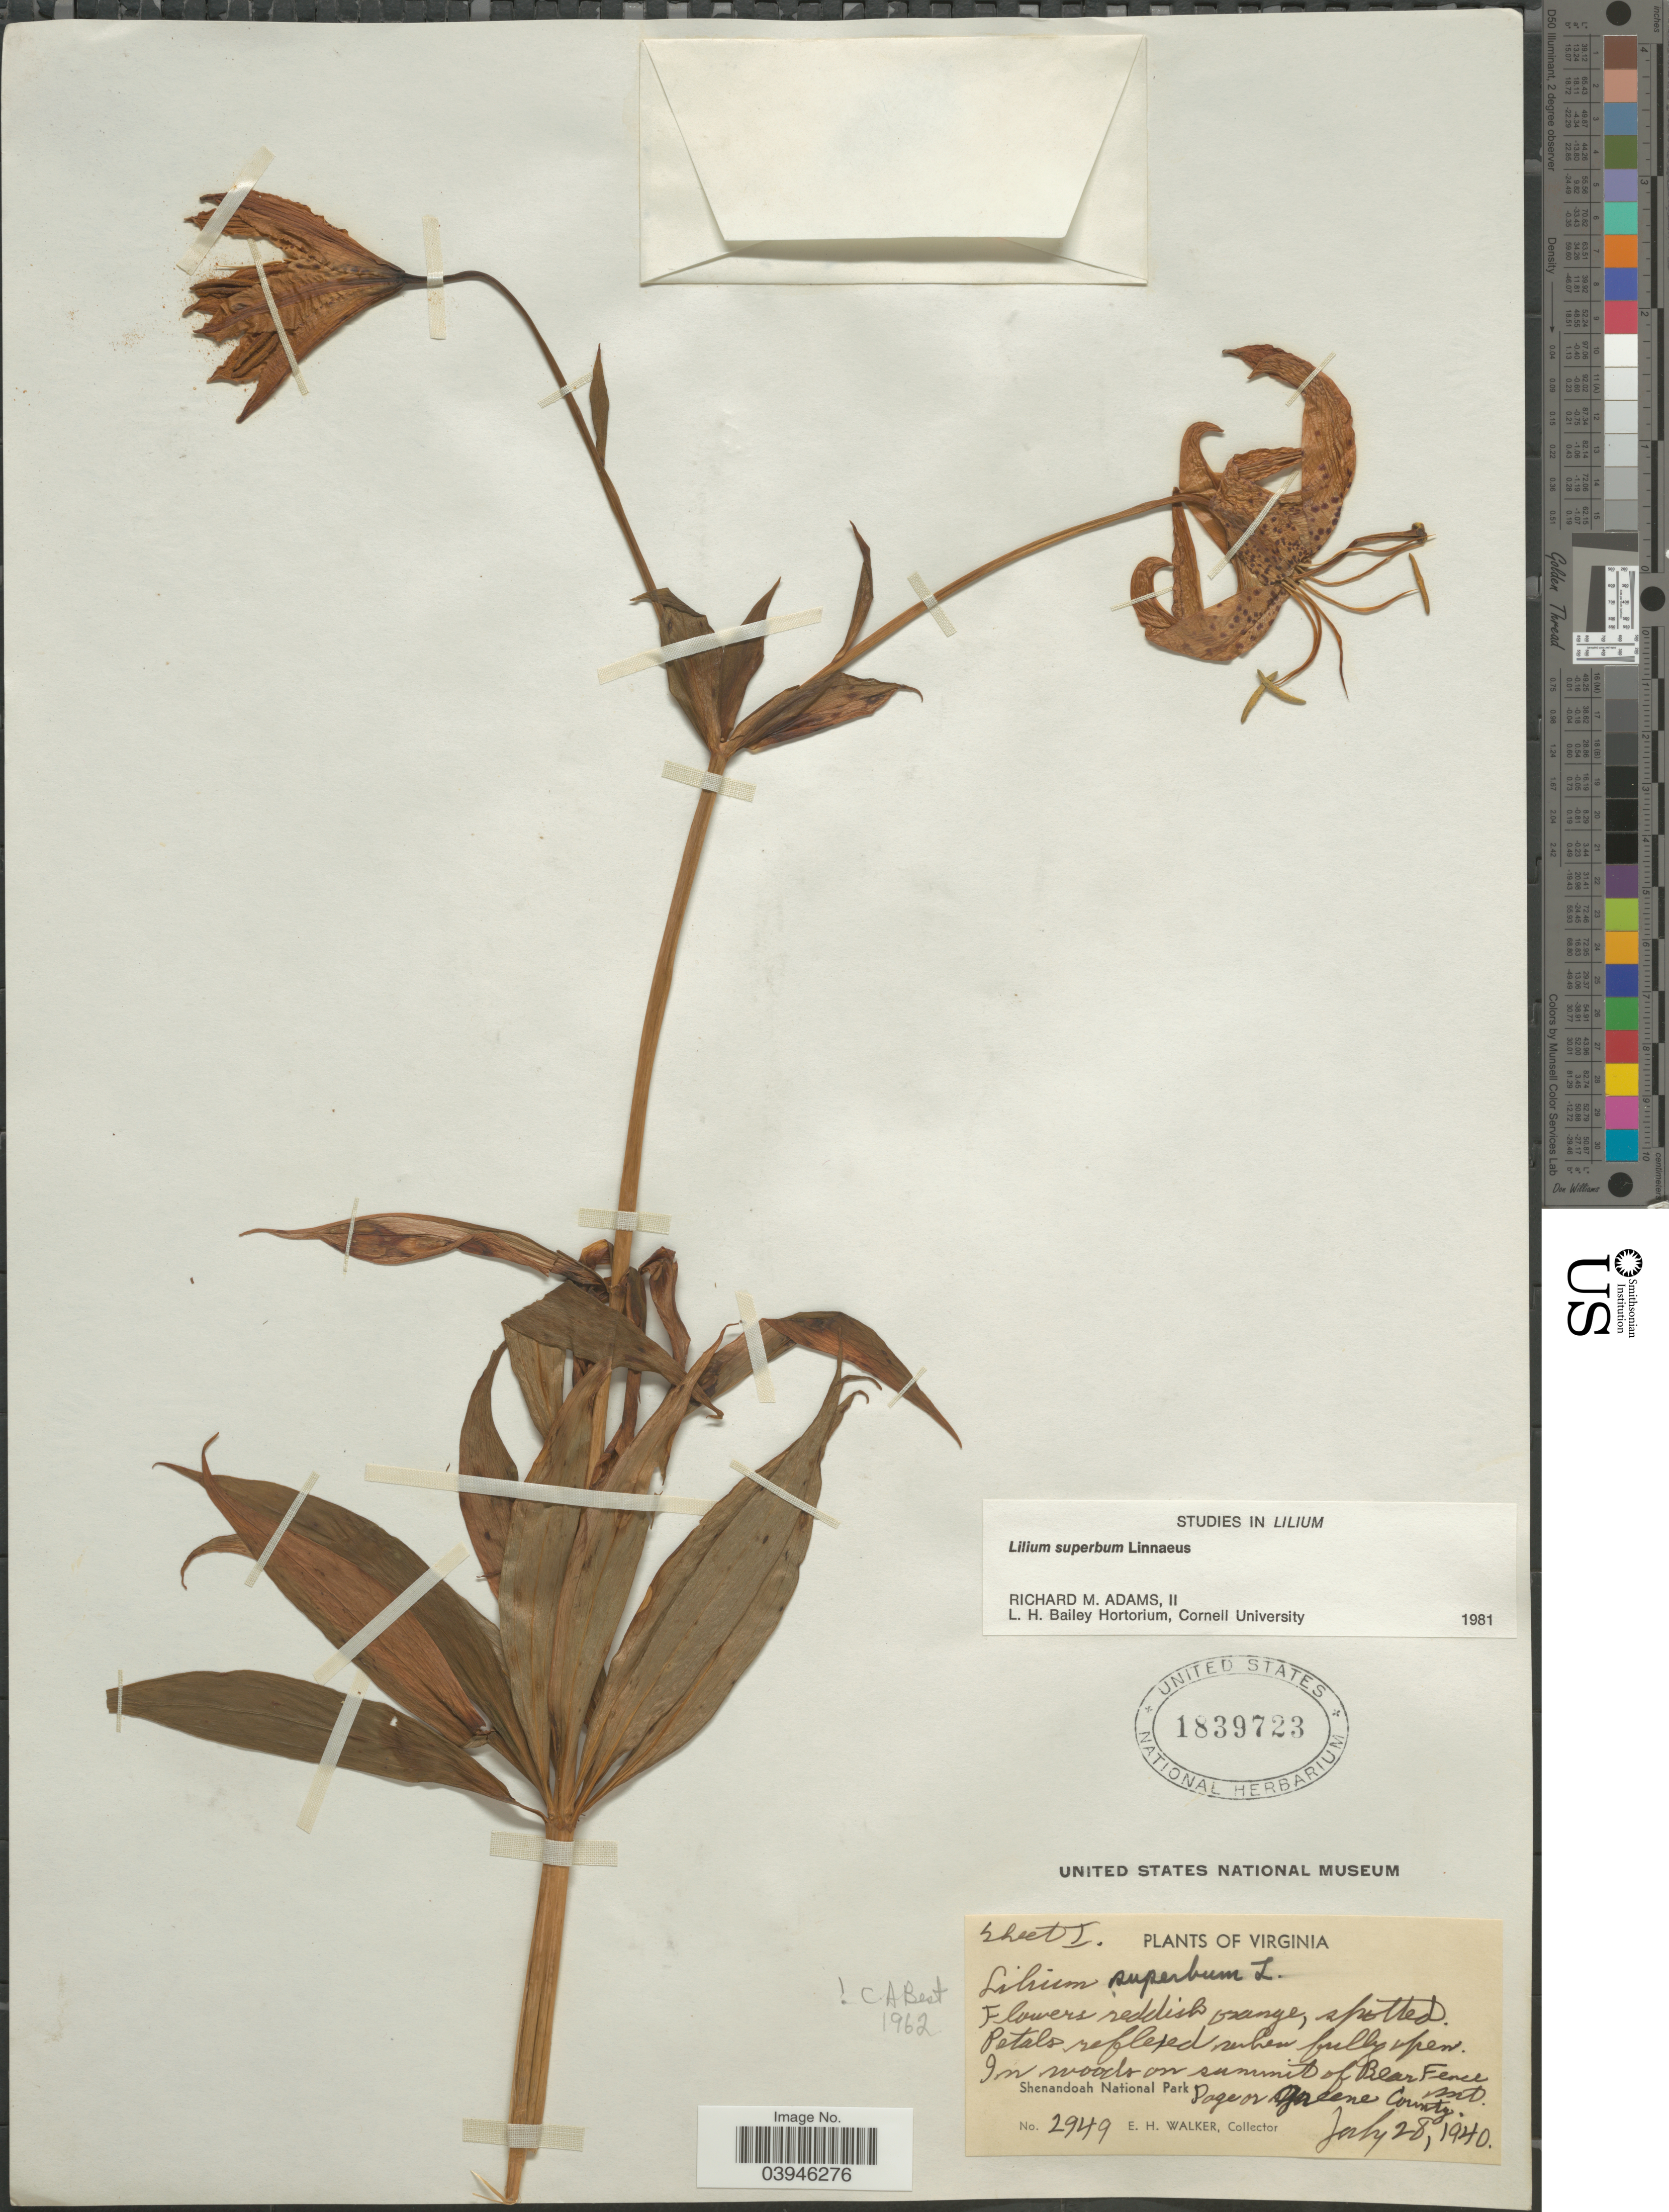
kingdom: Plantae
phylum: Tracheophyta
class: Liliopsida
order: Liliales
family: Liliaceae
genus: Lilium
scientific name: Lilium superbum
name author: L.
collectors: E. H. Walker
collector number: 2949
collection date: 1940-07-28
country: United States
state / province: Virginia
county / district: Greene / Page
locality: On summit of Bear Fence Mt. Shenandoah National Park, Page or Greene County.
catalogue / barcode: US 1839723